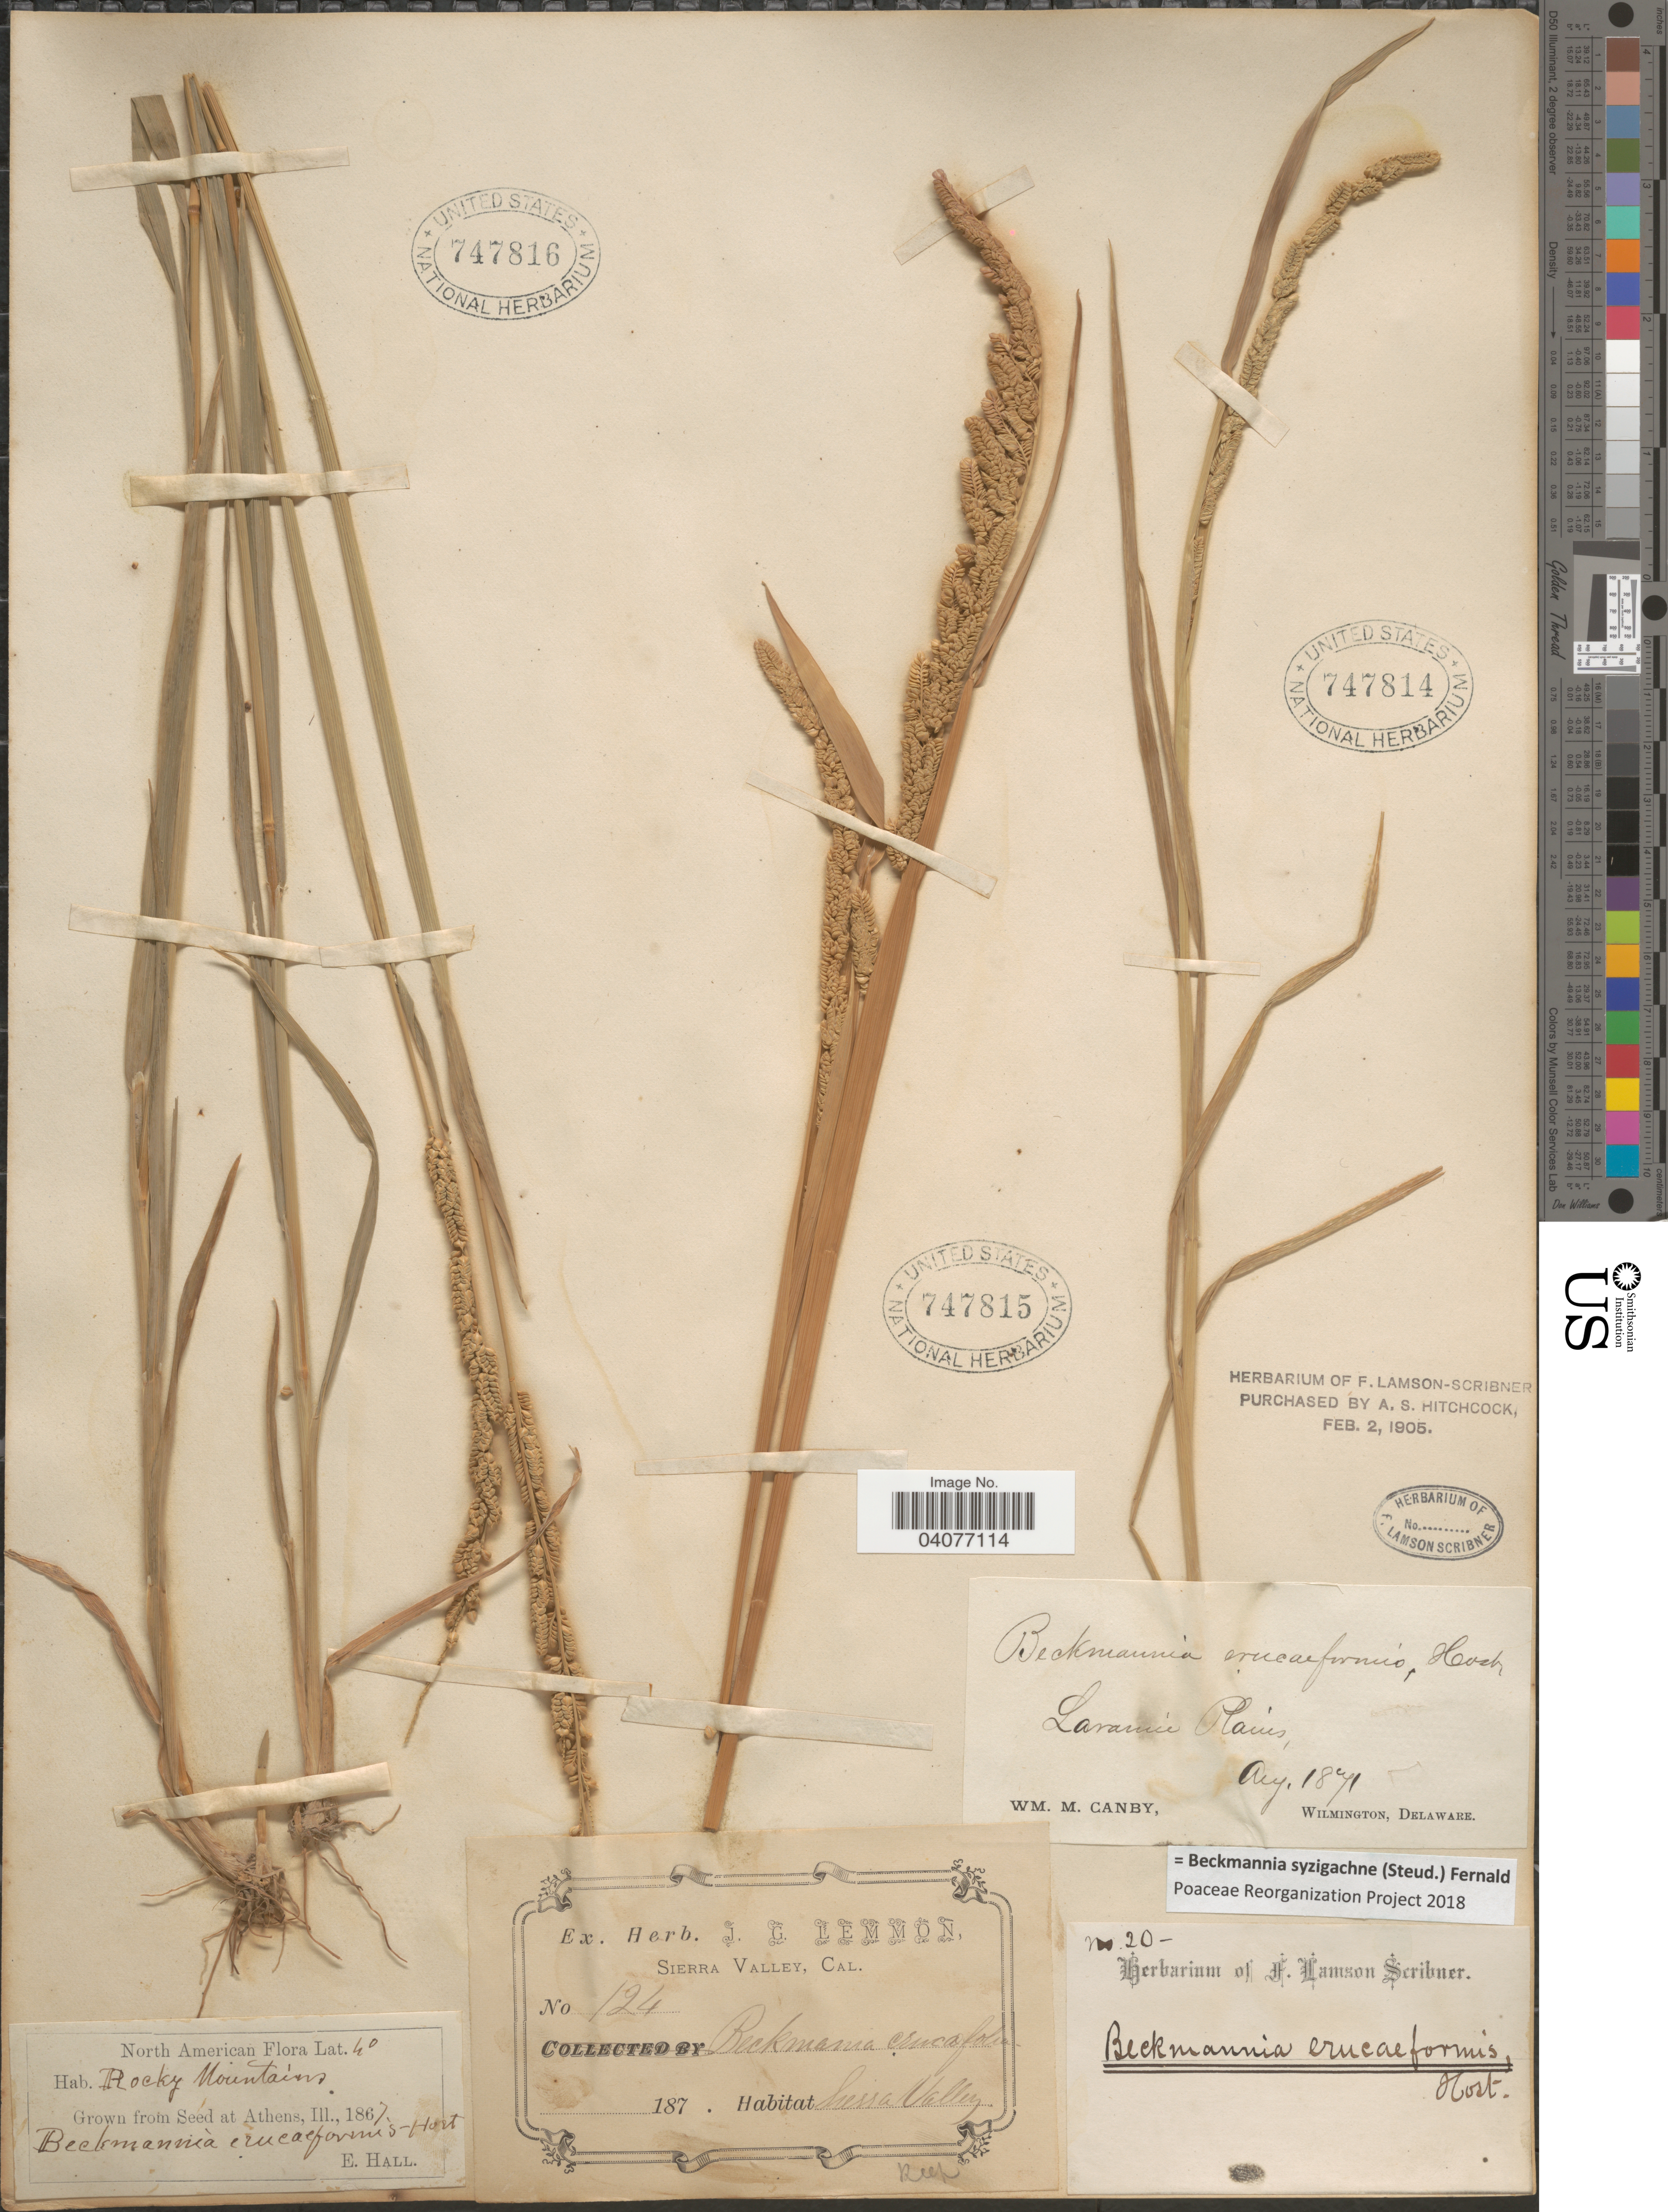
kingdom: Plantae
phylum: Tracheophyta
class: Liliopsida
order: Poales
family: Poaceae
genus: Beckmannia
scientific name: Beckmannia syzigachne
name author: (Steud.) Fernald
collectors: ex herb. Lemmon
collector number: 124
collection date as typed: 187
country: United States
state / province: California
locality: Sierra Valley.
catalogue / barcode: US 747815-2